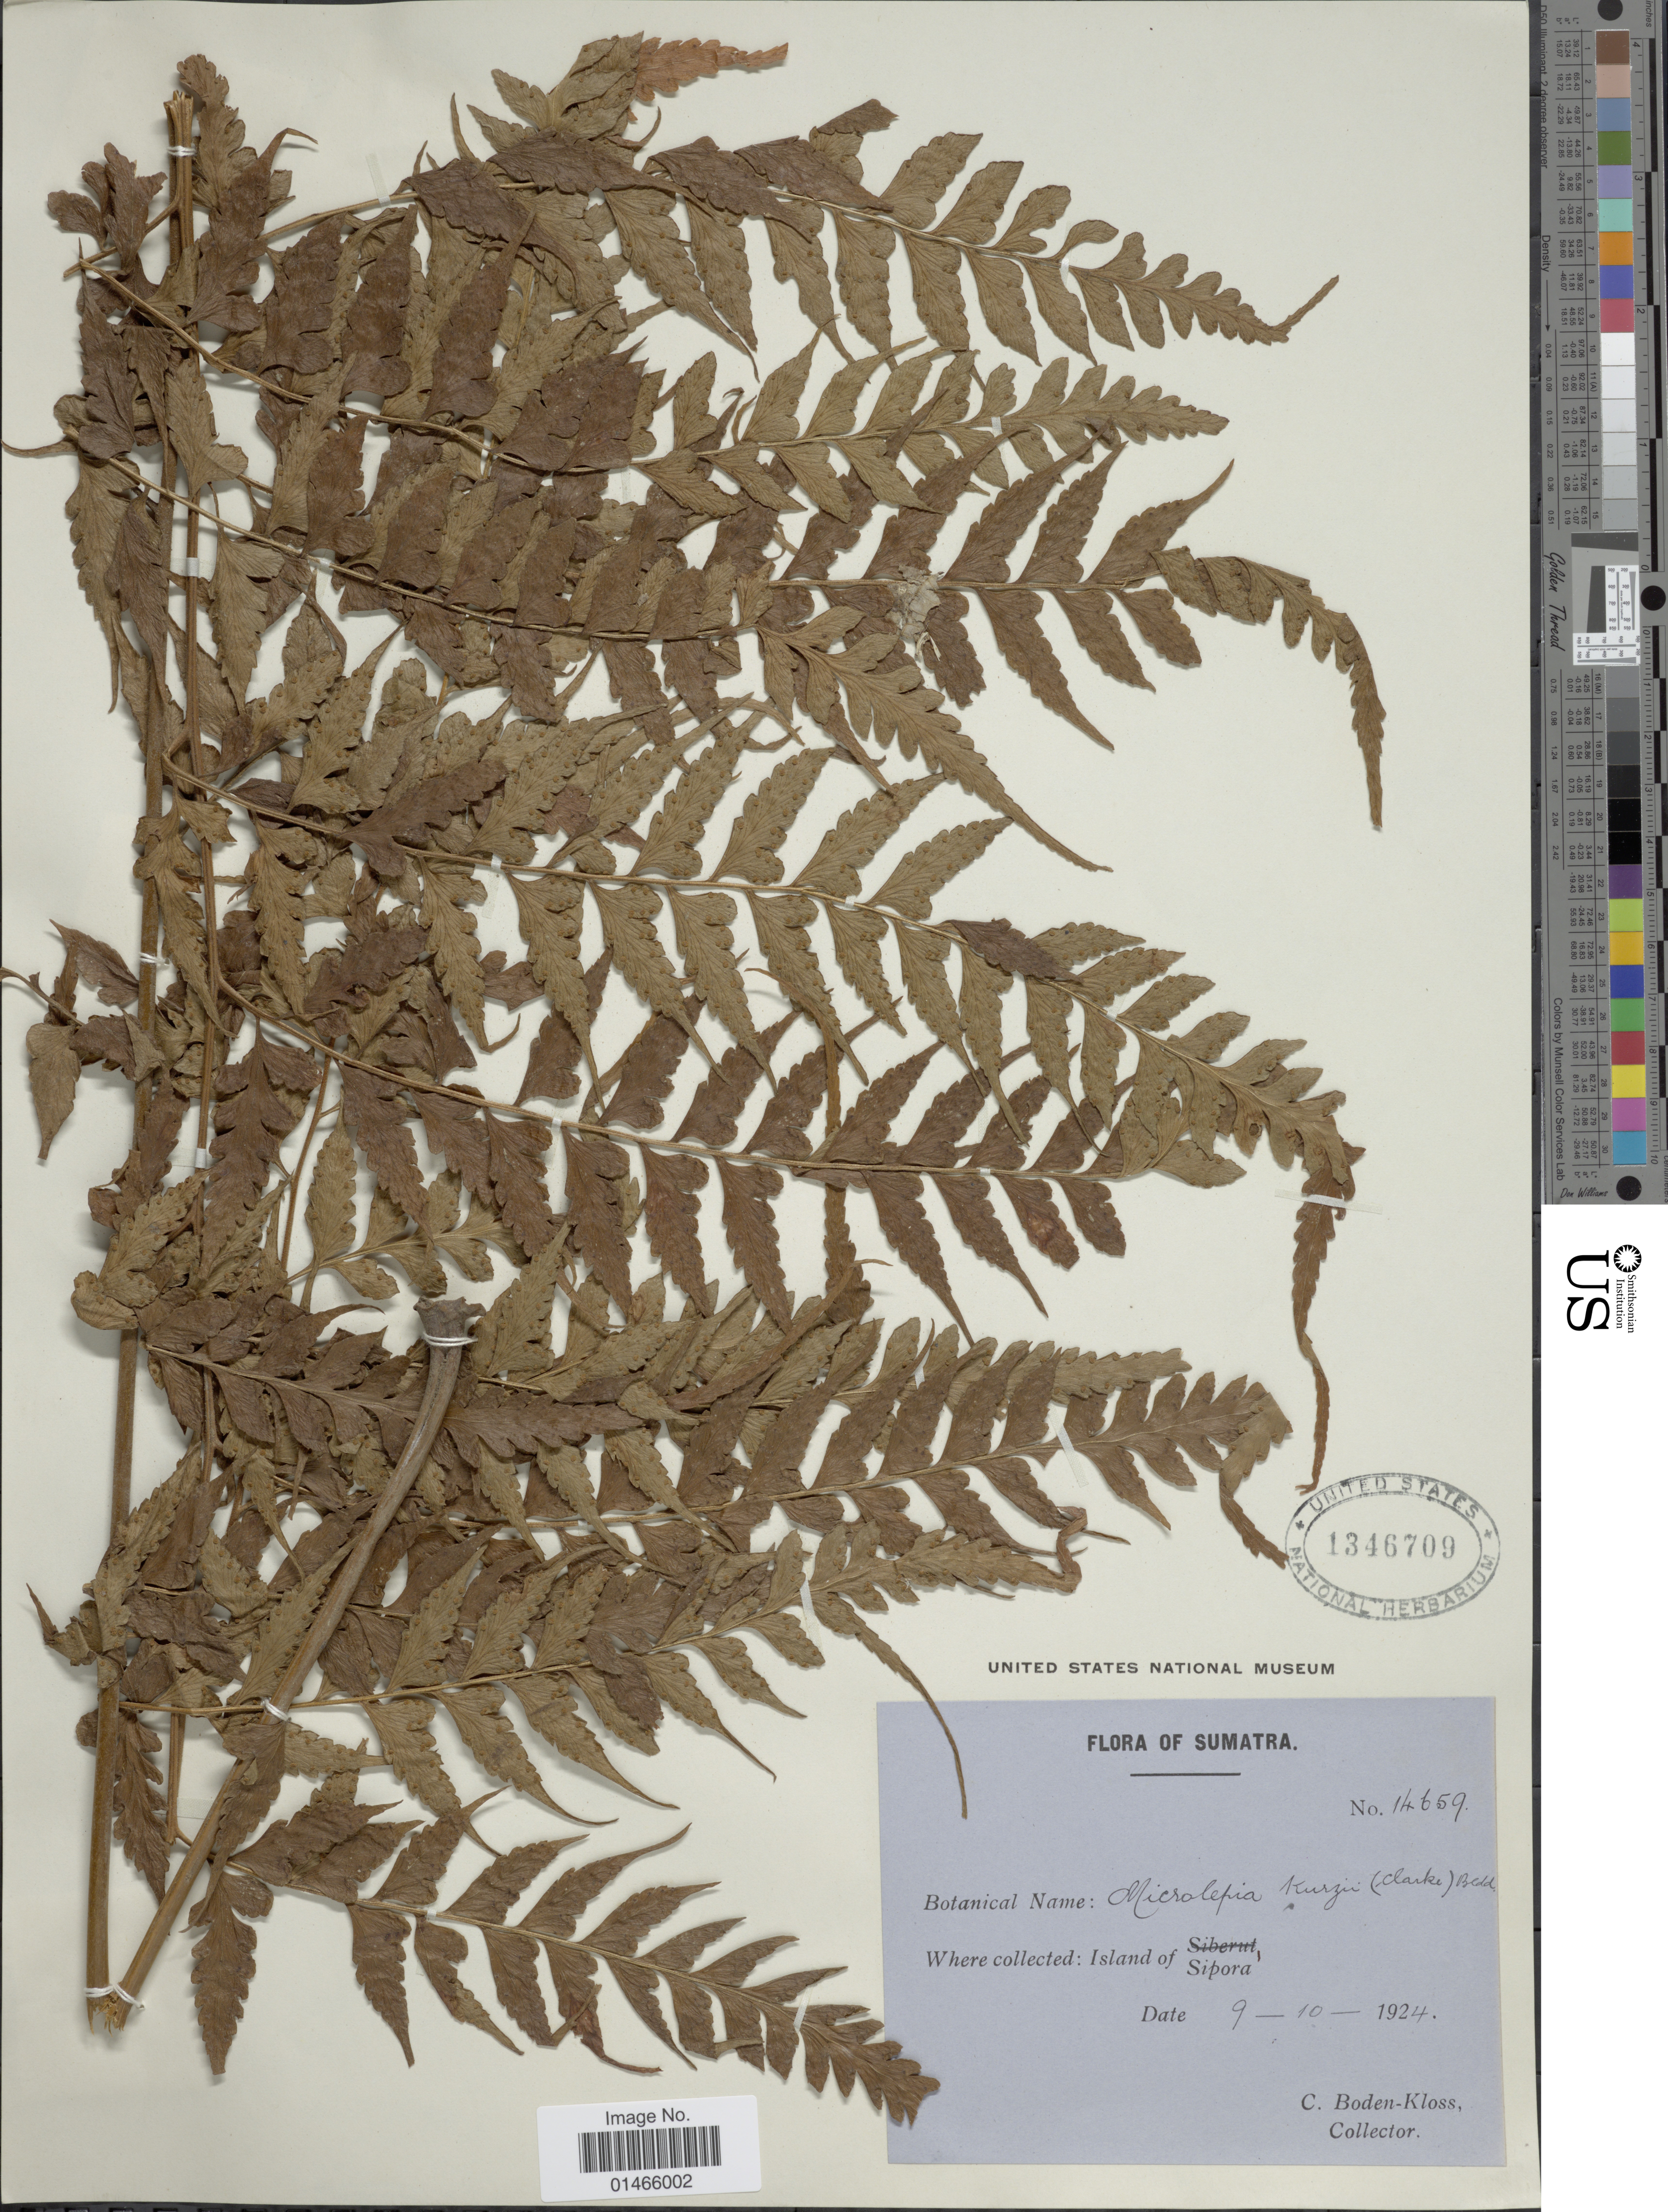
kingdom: Plantae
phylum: Tracheophyta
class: Polypodiopsida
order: Polypodiales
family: Dennstaedtiaceae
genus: Microlepia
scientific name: Microlepia kurzii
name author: (C.B. Clarke) Bedd.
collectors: C. Boden-Kloss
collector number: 14659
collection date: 1924-10-09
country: Indonesia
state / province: Sumatra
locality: Island of Sipora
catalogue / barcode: US 1346709